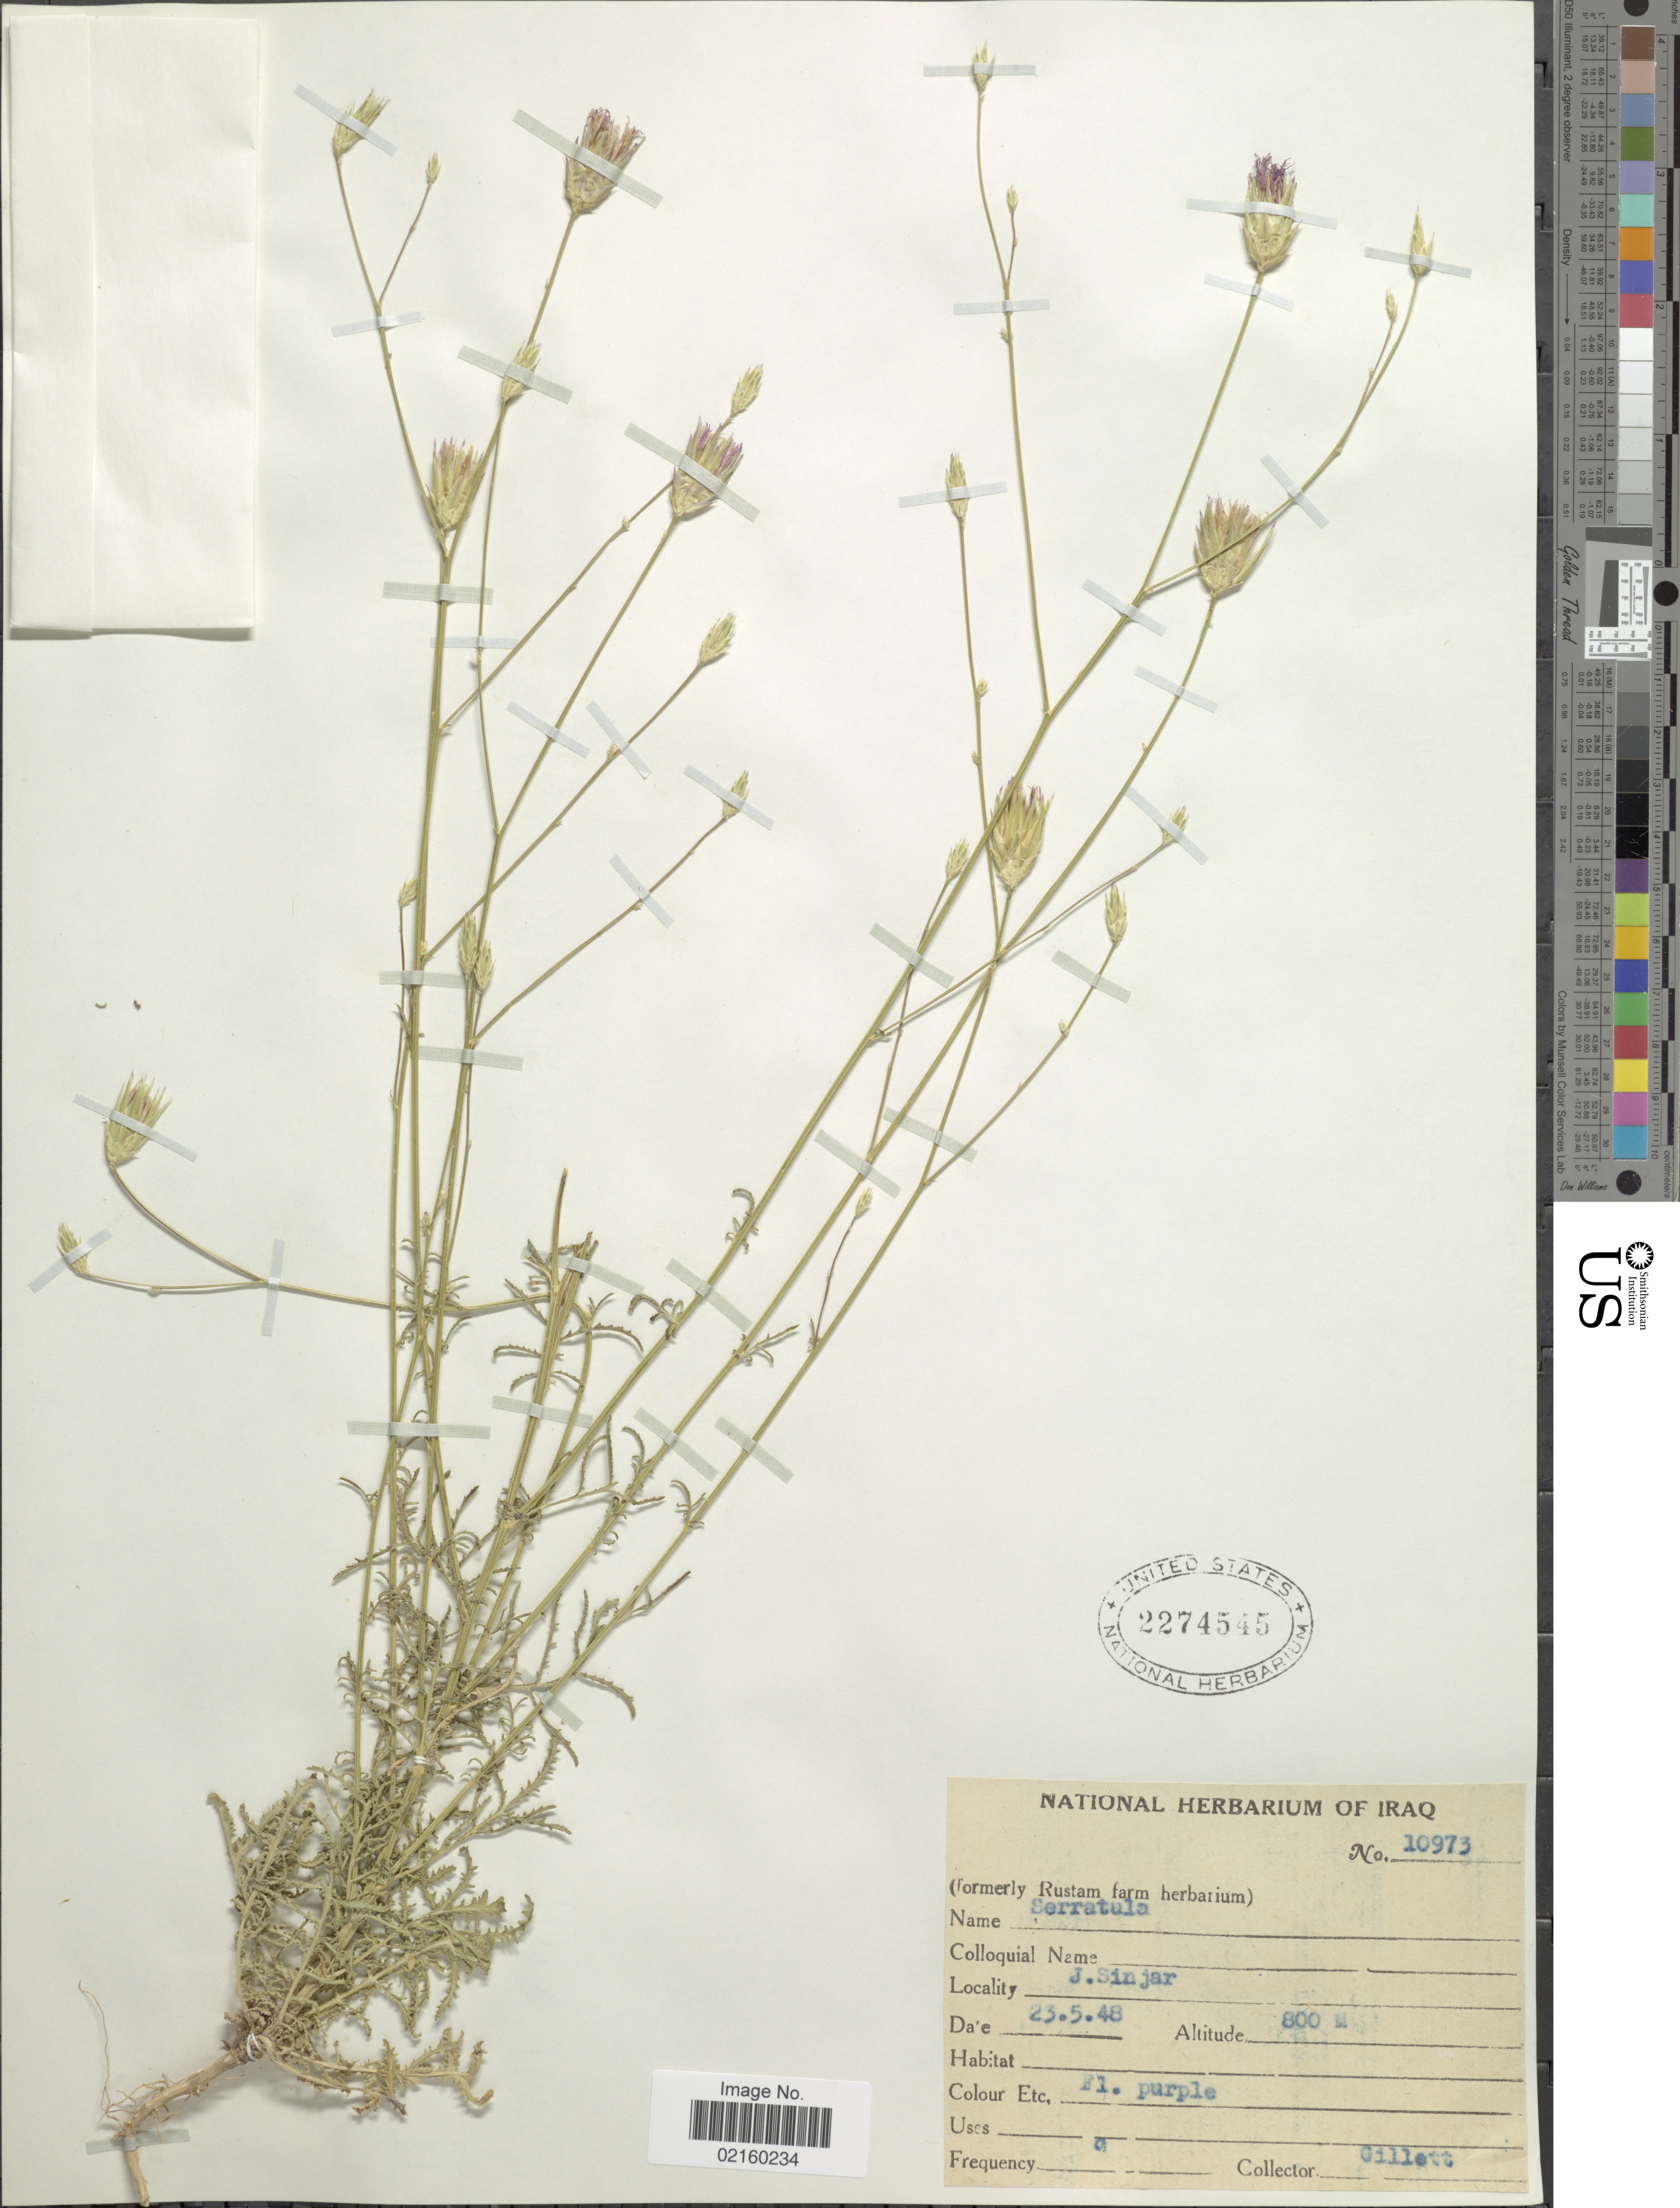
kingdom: Plantae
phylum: Tracheophyta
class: Magnoliopsida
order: Asterales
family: Asteraceae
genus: Serratula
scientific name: Serratula sp.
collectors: Gillett, --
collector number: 10973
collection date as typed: Transcribed d/m/y: 23/5/48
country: Iraq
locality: J. Sinjar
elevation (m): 800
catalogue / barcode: US 2274545